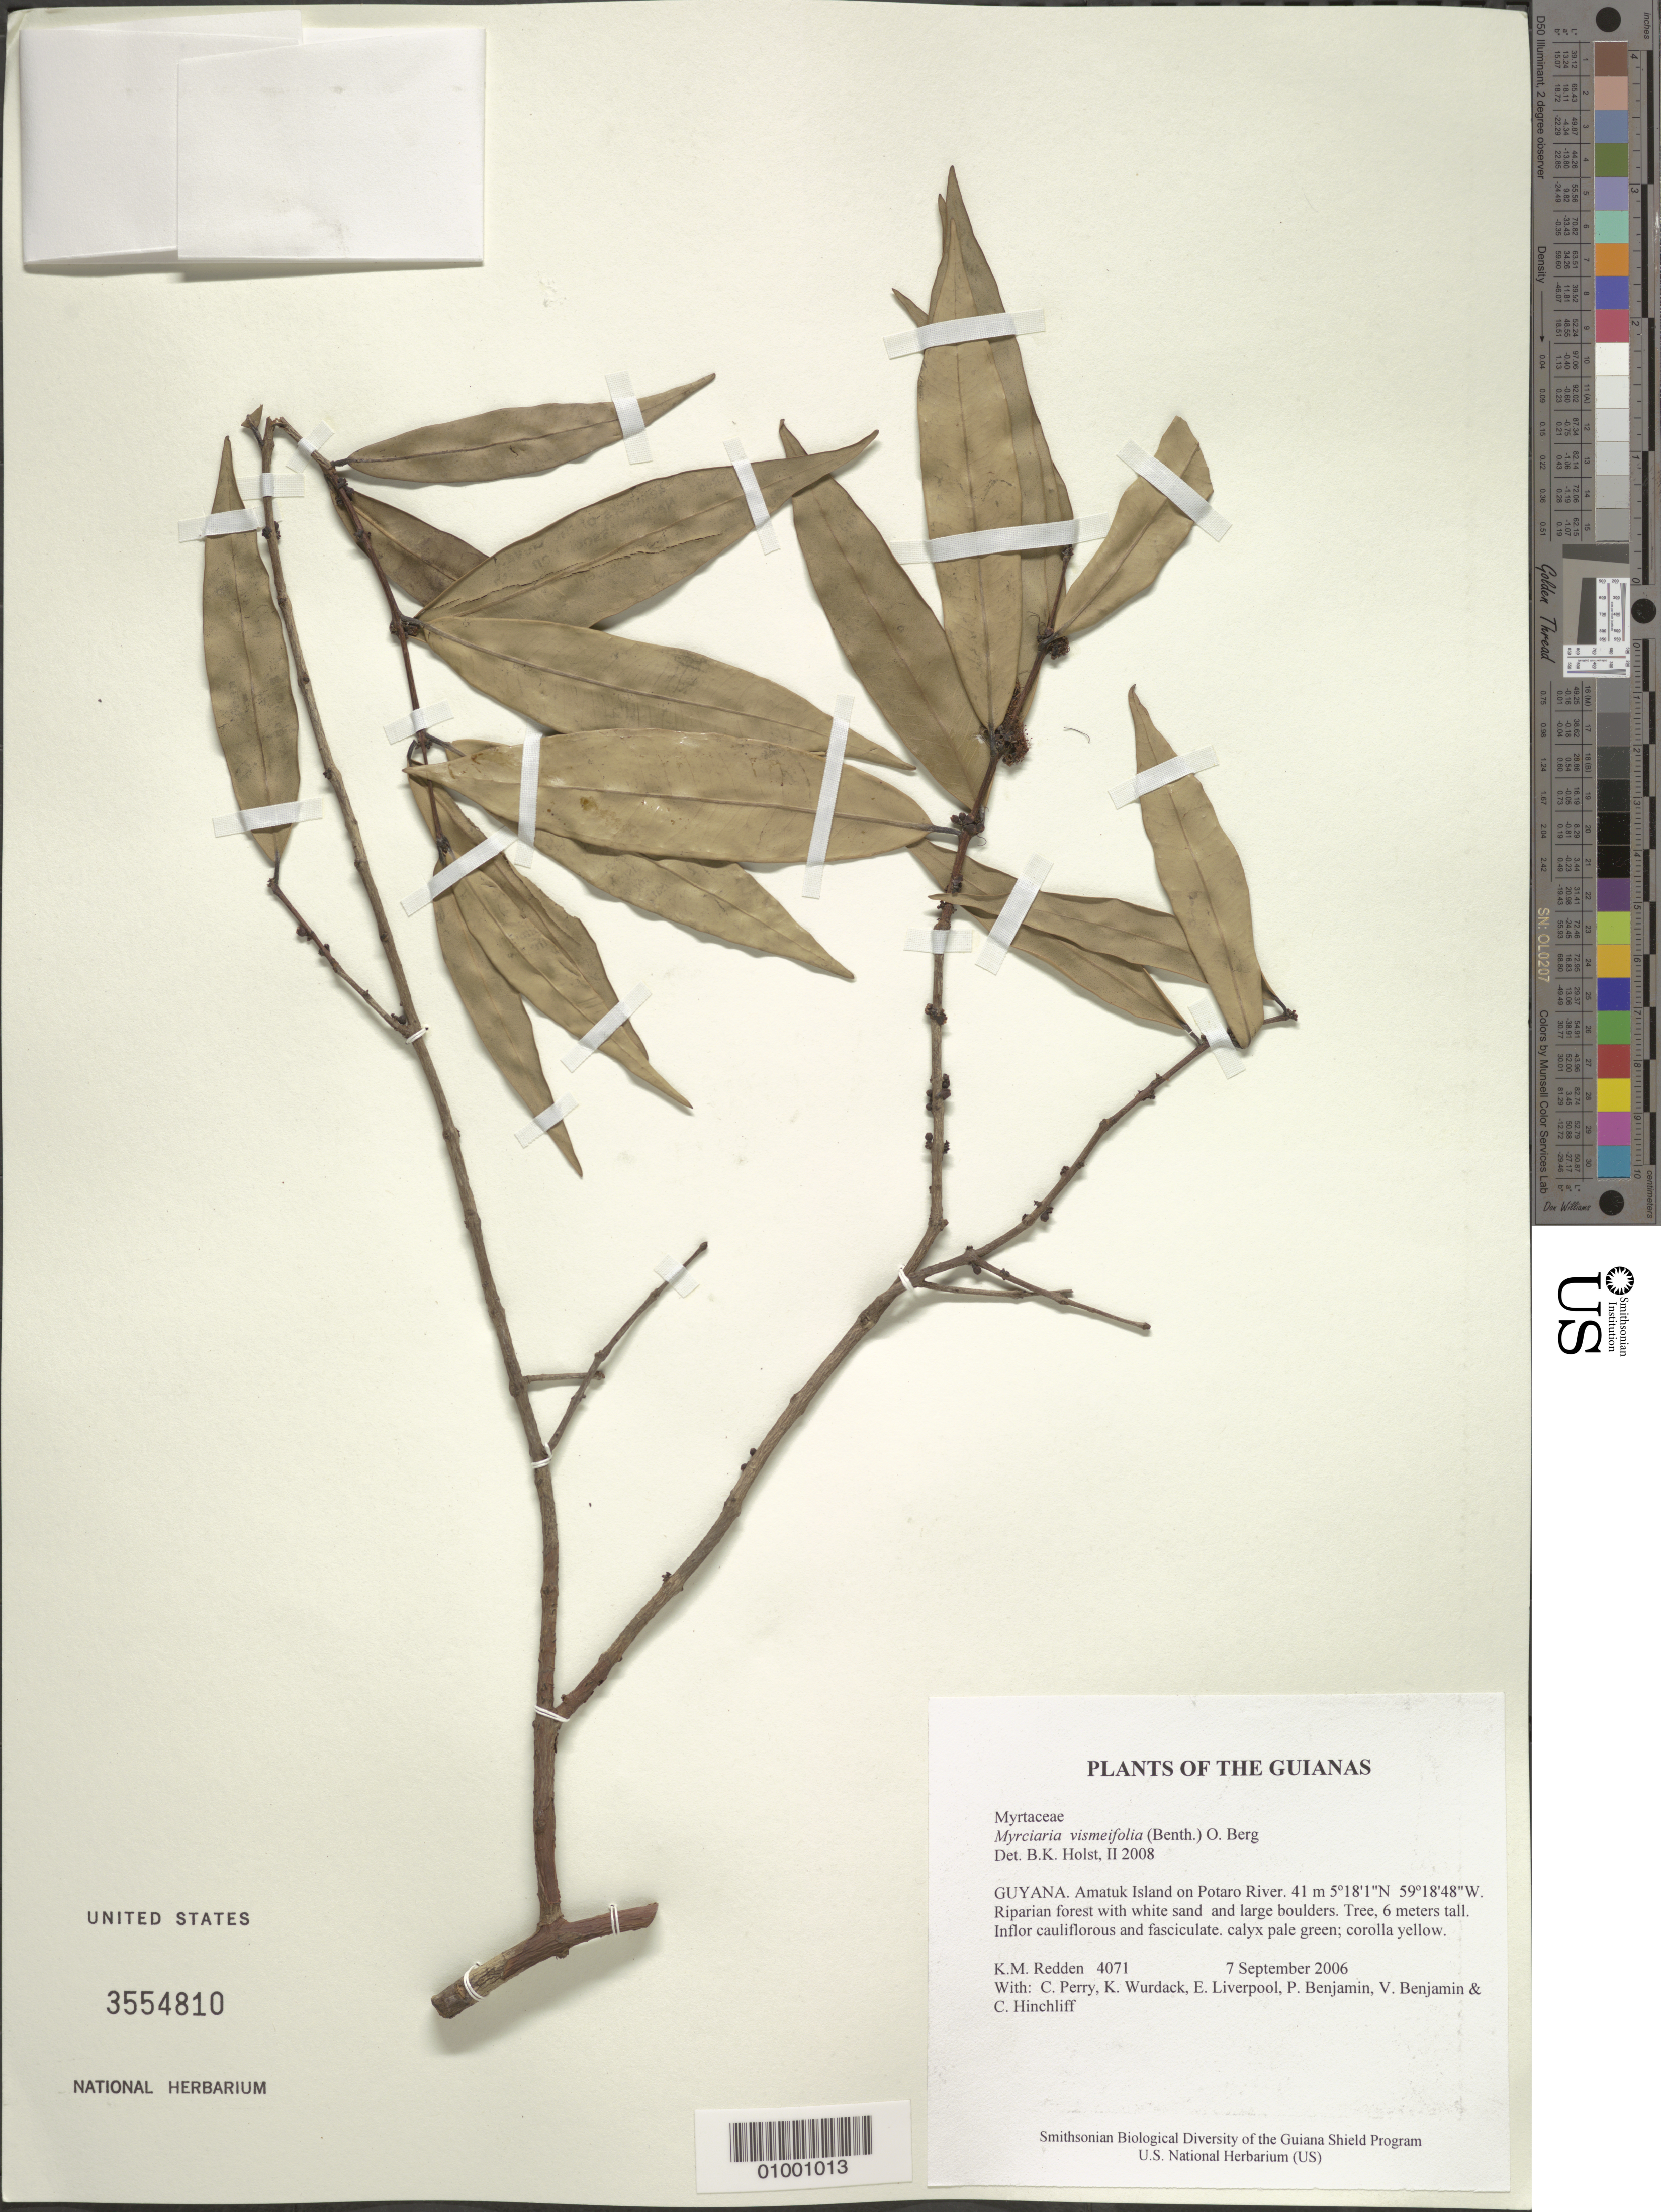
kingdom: Plantae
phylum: Tracheophyta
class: Magnoliopsida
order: Myrtales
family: Myrtaceae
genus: Myrciaria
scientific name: Myrciaria vismiifolia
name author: (Benth.) O. Berg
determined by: Holst, Bruce K.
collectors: K. M. Redden, C. Perry, K. Wurdack, E. Liverpool, P. Benjamin, V. Benjamin & C. E. Hinchliff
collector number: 4071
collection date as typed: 7 September 2006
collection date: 2006-09-07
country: Guyana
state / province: Potaro-Siparuni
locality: Amatuk Island on Potaro River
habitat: Riparian forest with white sand and large boulders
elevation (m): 41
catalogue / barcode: US 3554810